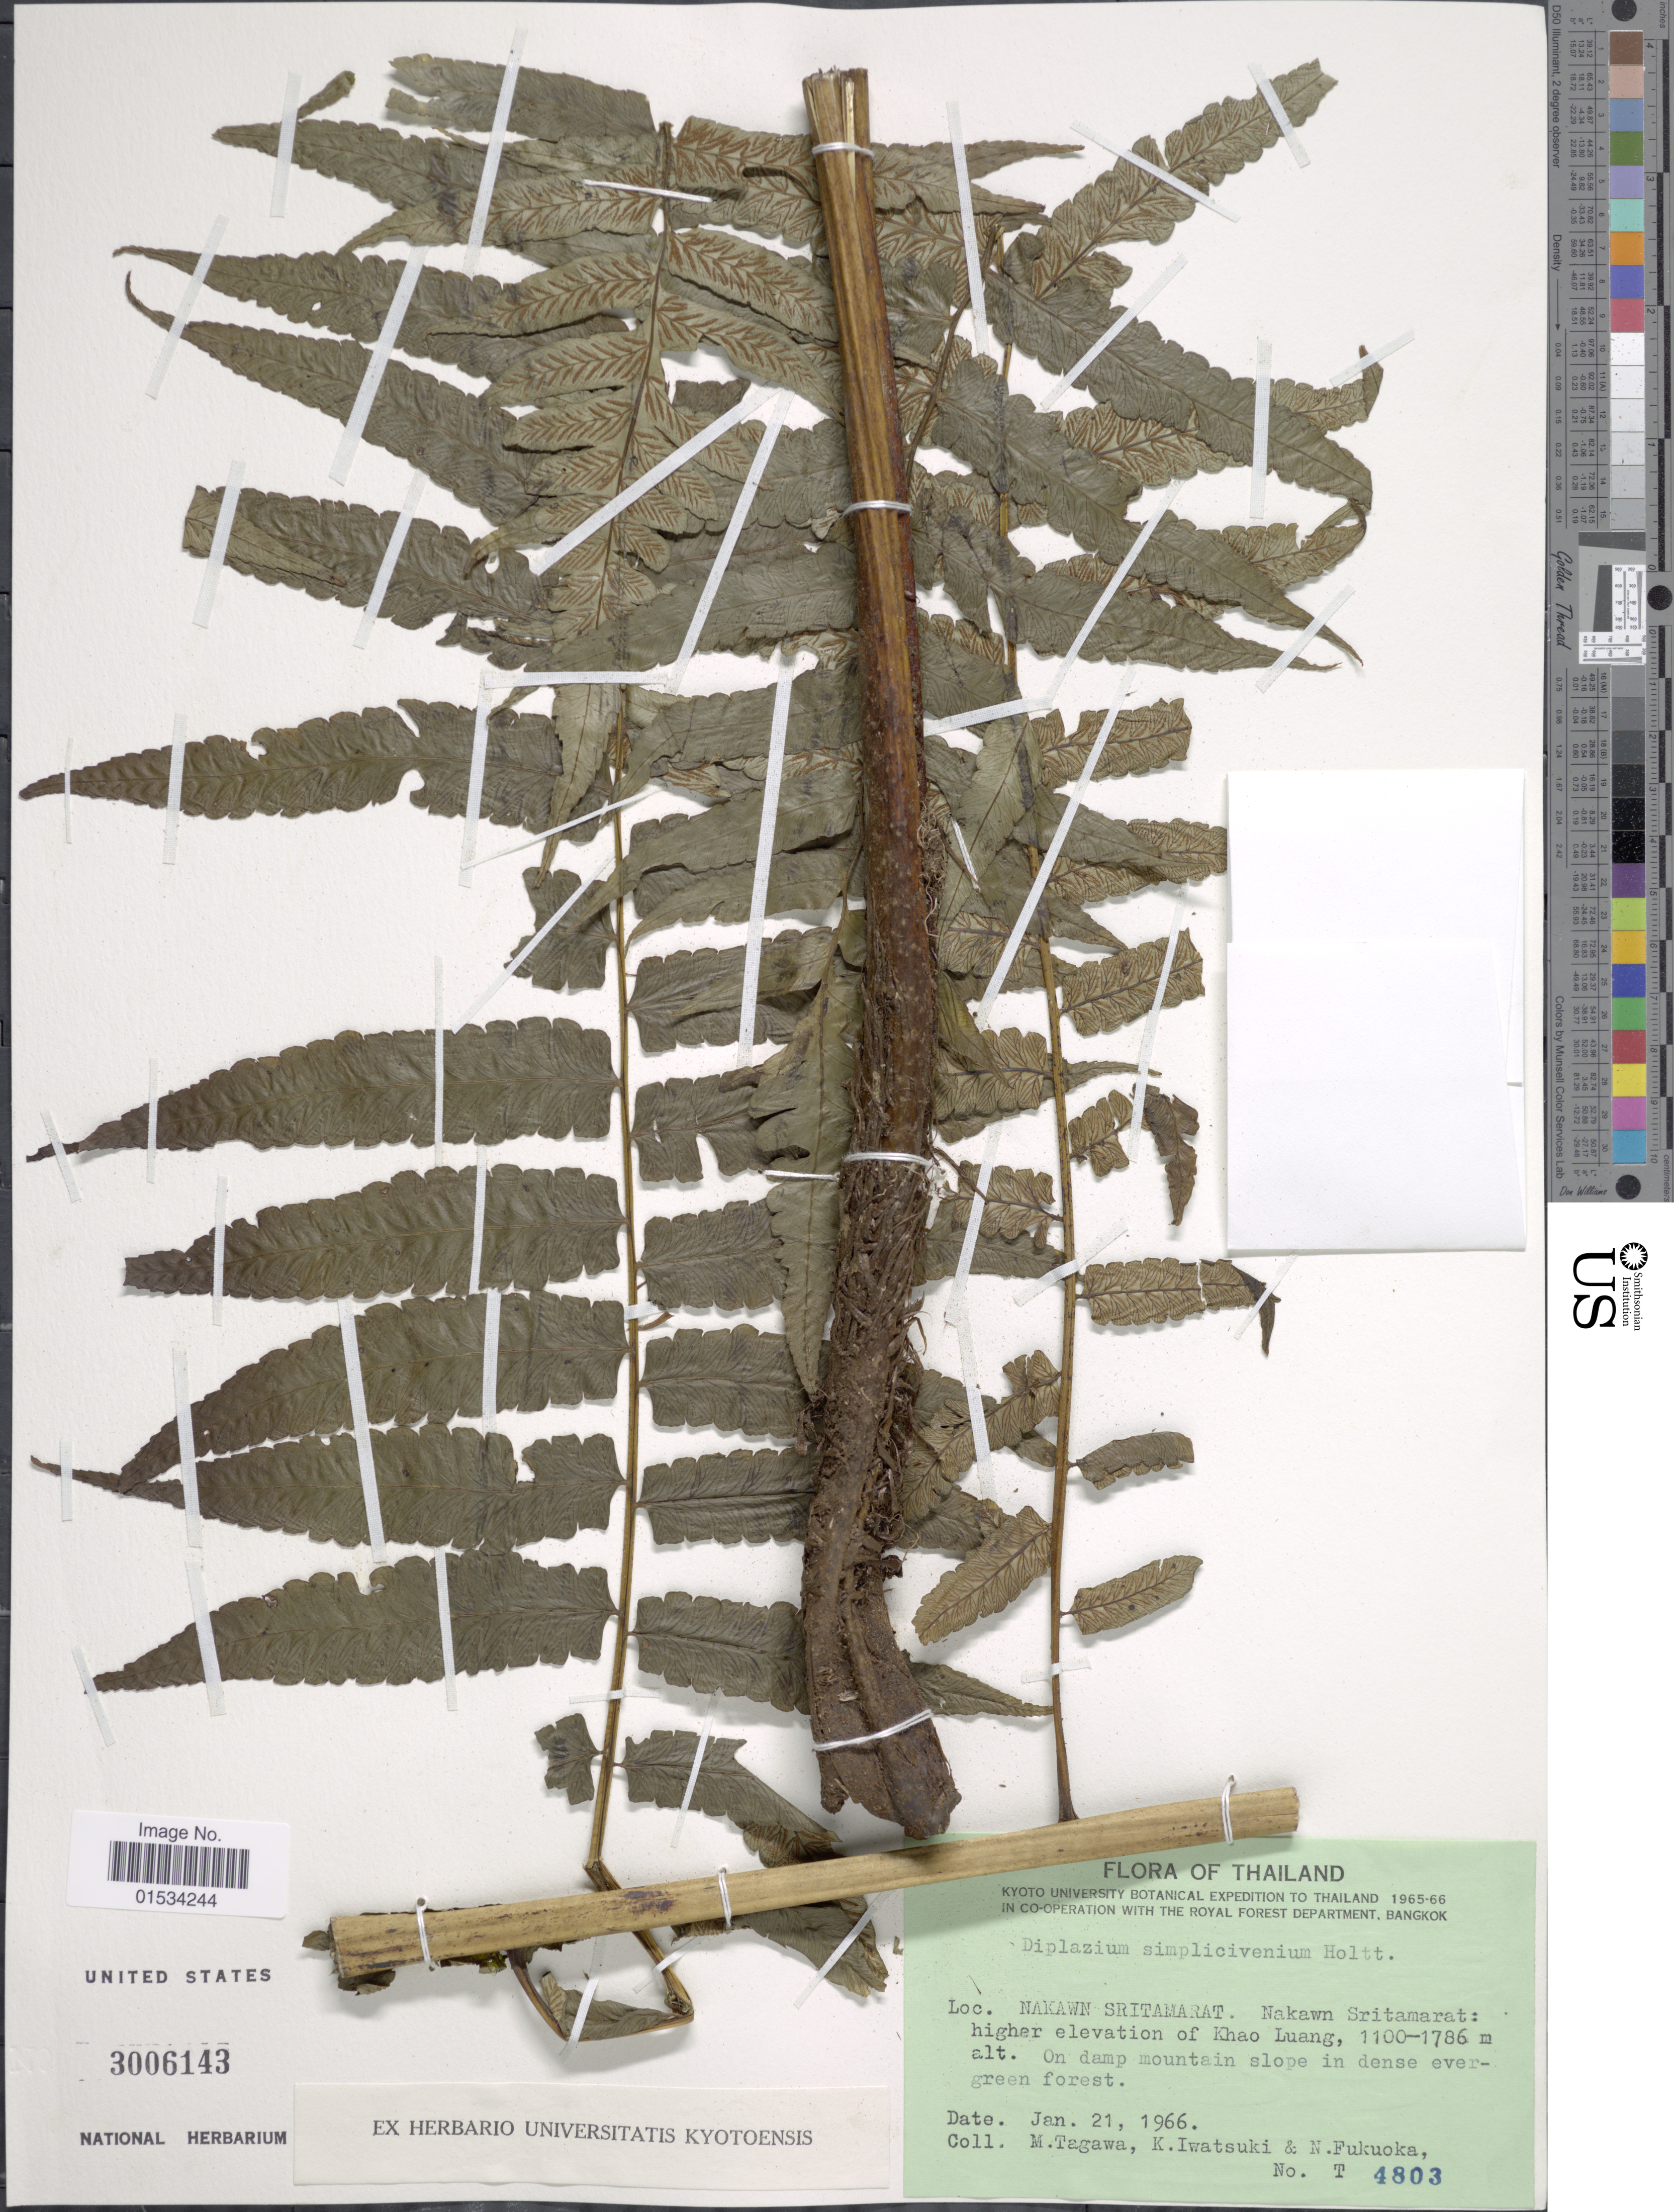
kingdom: Plantae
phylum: Tracheophyta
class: Polypodiopsida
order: Polypodiales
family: Athyriaceae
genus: Diplazium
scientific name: Diplazium simplicivenium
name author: Holttum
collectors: M. Tagawa, K. Iwatsuki & N. Fukuoka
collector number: T 4803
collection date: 1966-01-21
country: Thailand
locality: Nakawn Sritamarat, Khao Luang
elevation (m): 1100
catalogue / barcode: US 3006143